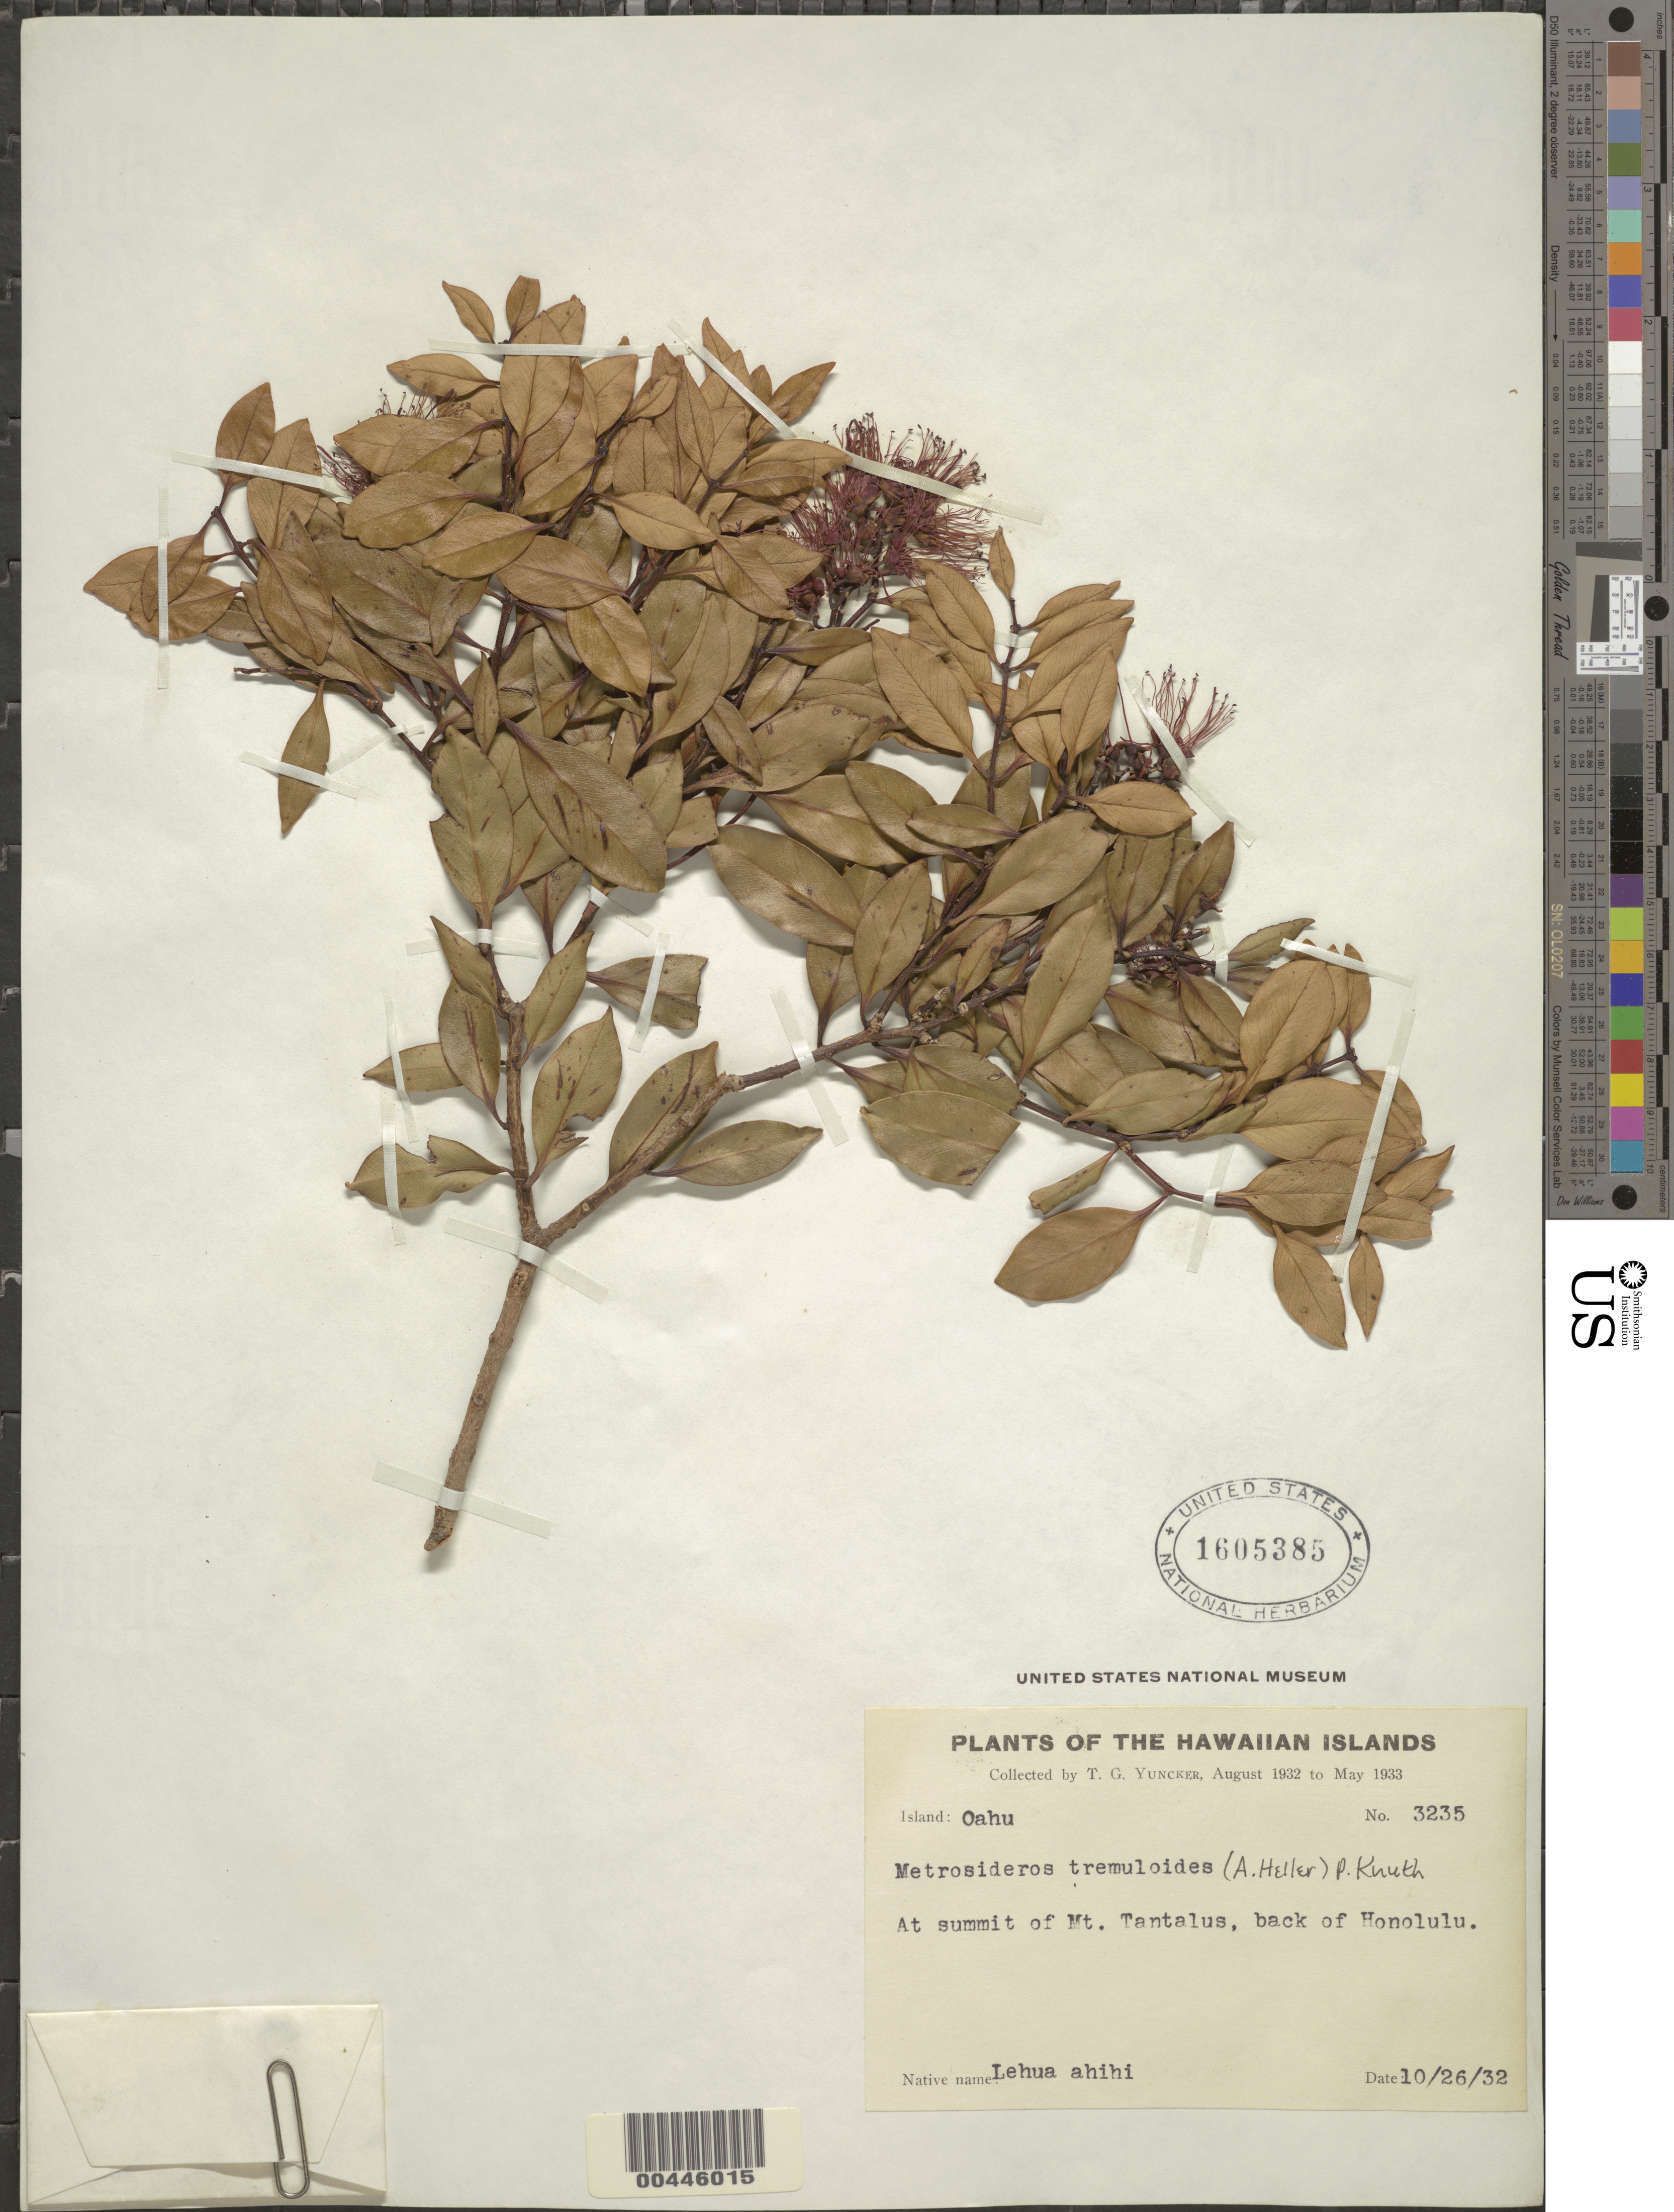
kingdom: Plantae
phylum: Tracheophyta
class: Magnoliopsida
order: Myrtales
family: Myrtaceae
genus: Metrosideros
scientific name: Metrosideros tremuloides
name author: (A. Heller) Knuth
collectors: T. G. Yuncker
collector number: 3235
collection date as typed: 26 Oct 1932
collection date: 1932-10-26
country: United States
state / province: Hawaii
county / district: Honolulu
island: Oahu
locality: At summit of Mt. Tantalus, back of Honolulu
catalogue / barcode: US 1605385